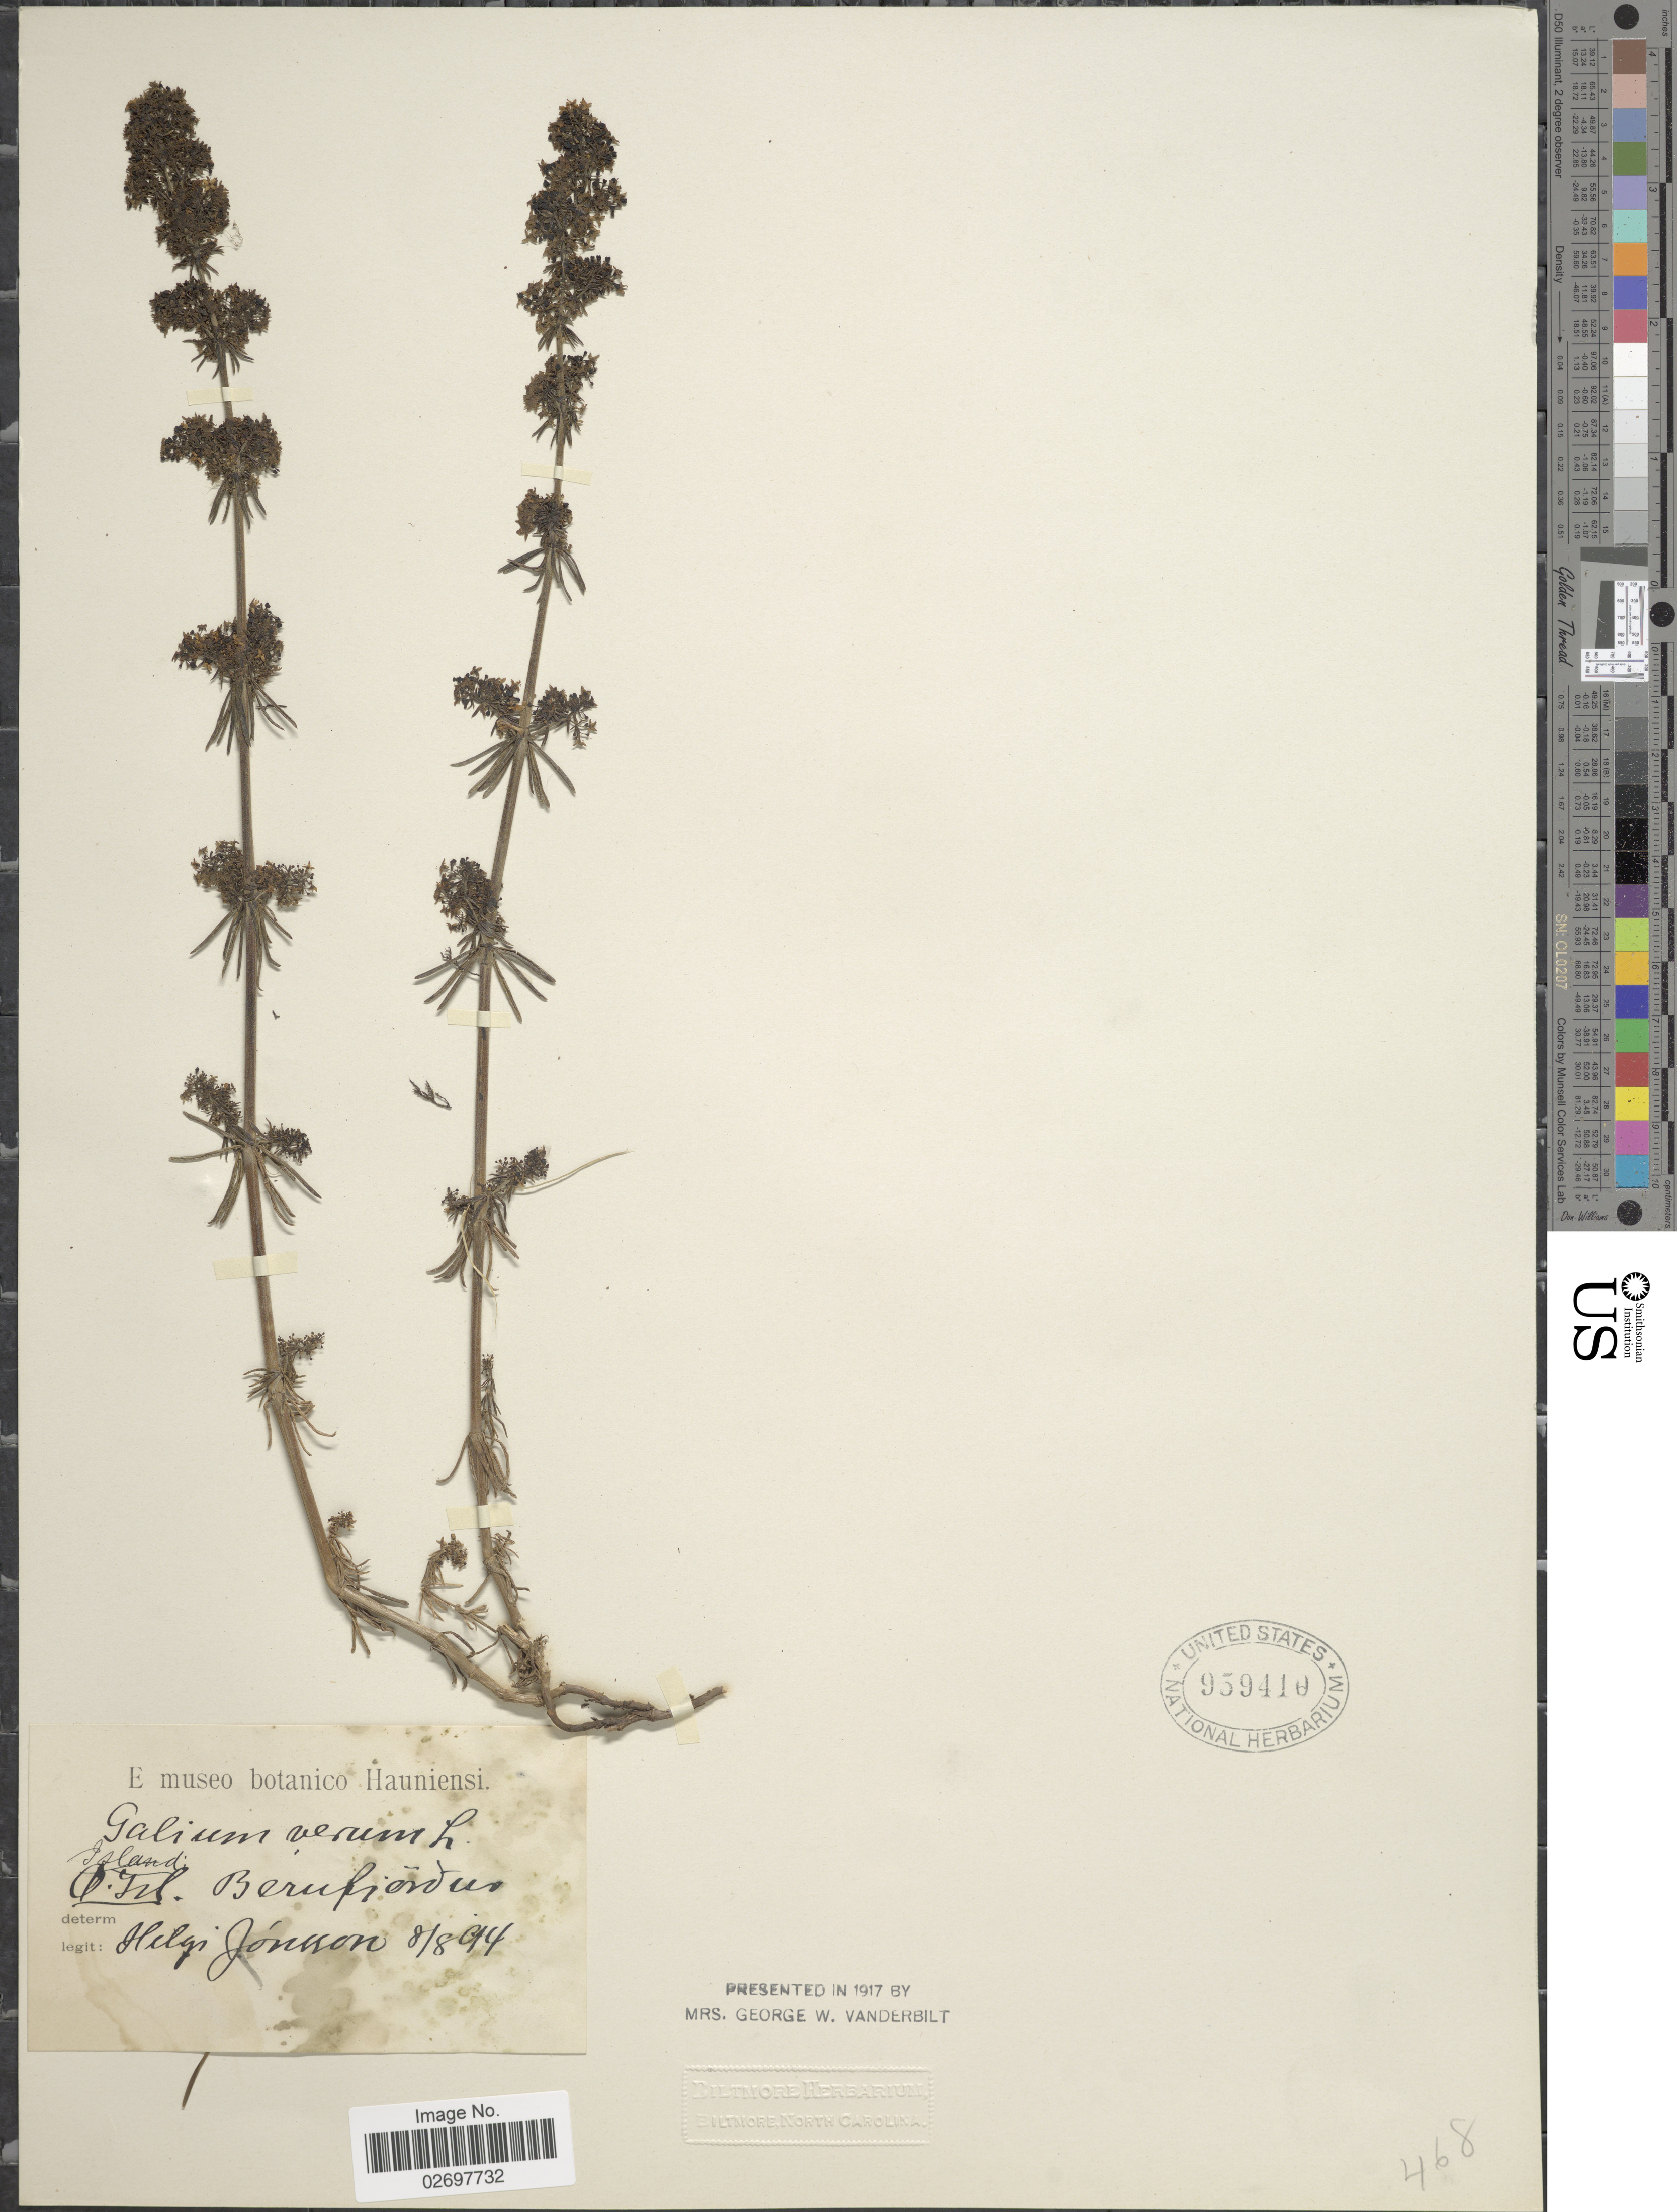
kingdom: Plantae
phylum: Tracheophyta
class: Magnoliopsida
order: Gentianales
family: Rubiaceae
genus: Galium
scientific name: Galium verum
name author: L.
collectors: H. Jónsson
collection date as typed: Transcribed d/m/y: 8/8/94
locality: Island O. Isl. Berfierdor [interpreted]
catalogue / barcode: US 959410